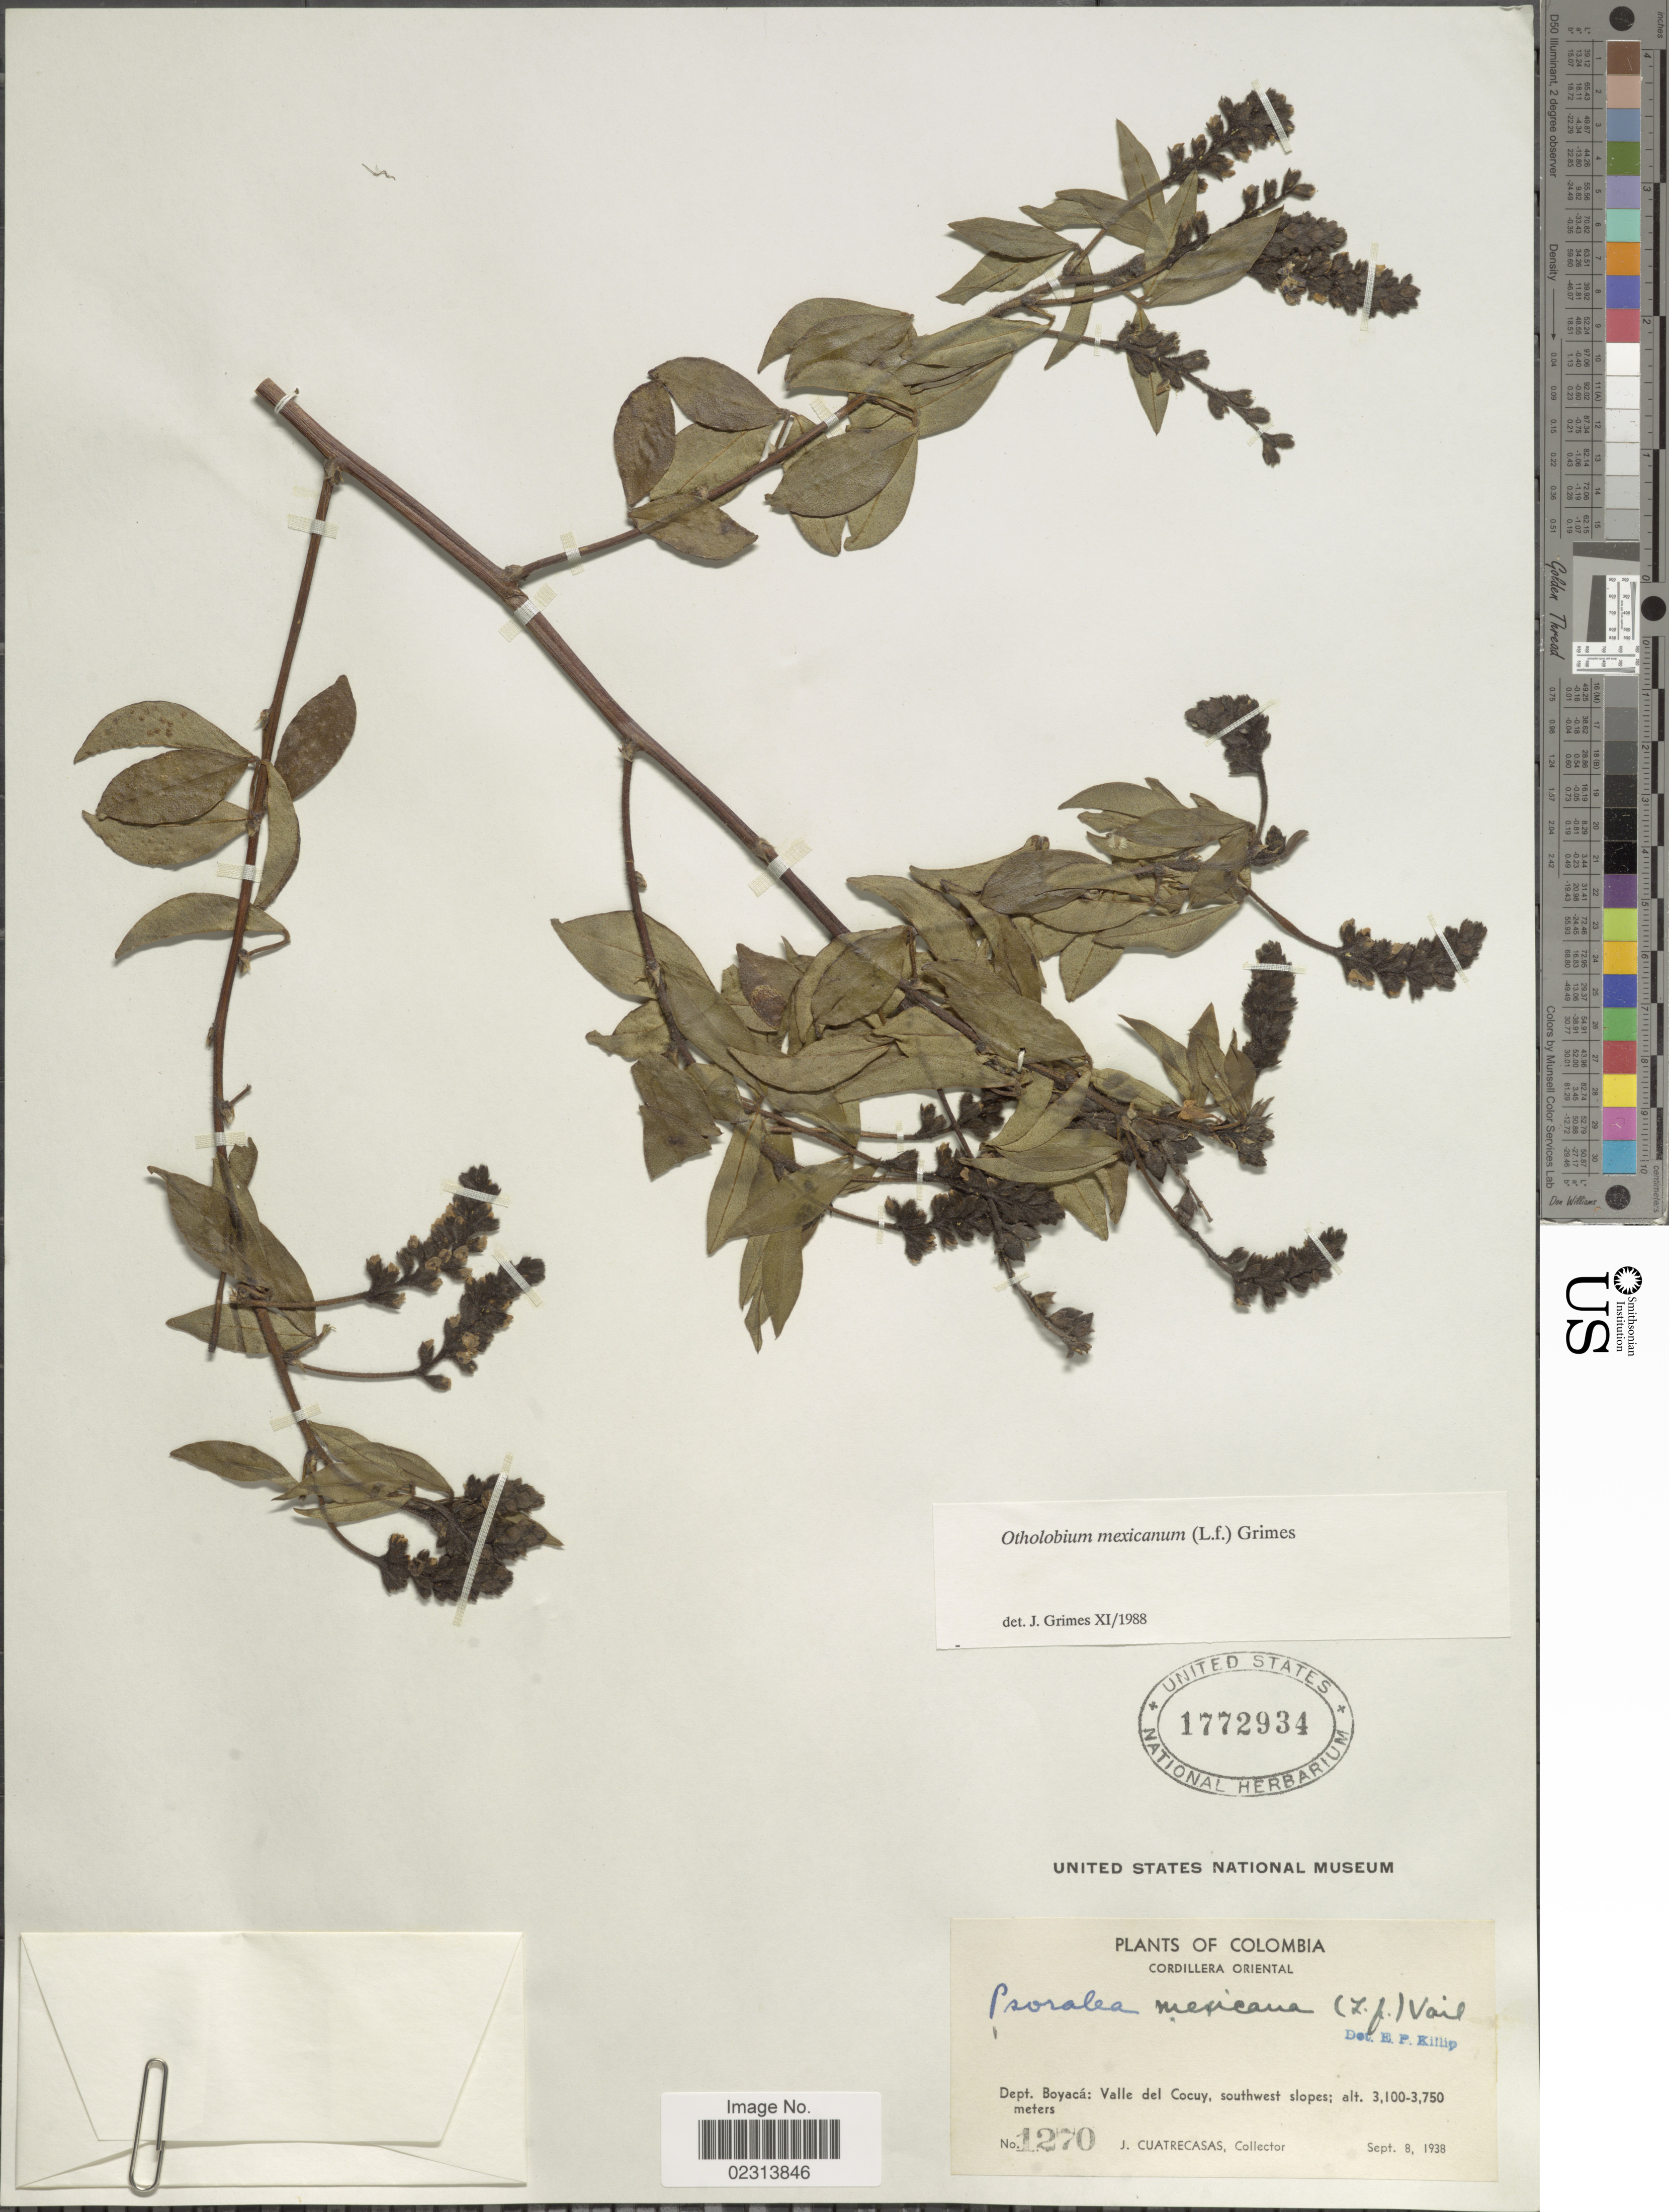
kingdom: Plantae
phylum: Tracheophyta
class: Magnoliopsida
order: Fabales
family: Fabaceae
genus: Otholobium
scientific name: Otholobium mexicanum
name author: (L. f.) J.W. Grimes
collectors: J. Cuatrecasas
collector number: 1270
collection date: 1938-09-08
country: Colombia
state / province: Boyacá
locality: Cordillera Oriental, Dept. Boyaca: Valle del Cocuy, southwest slopes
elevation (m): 3100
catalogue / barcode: US 1772934